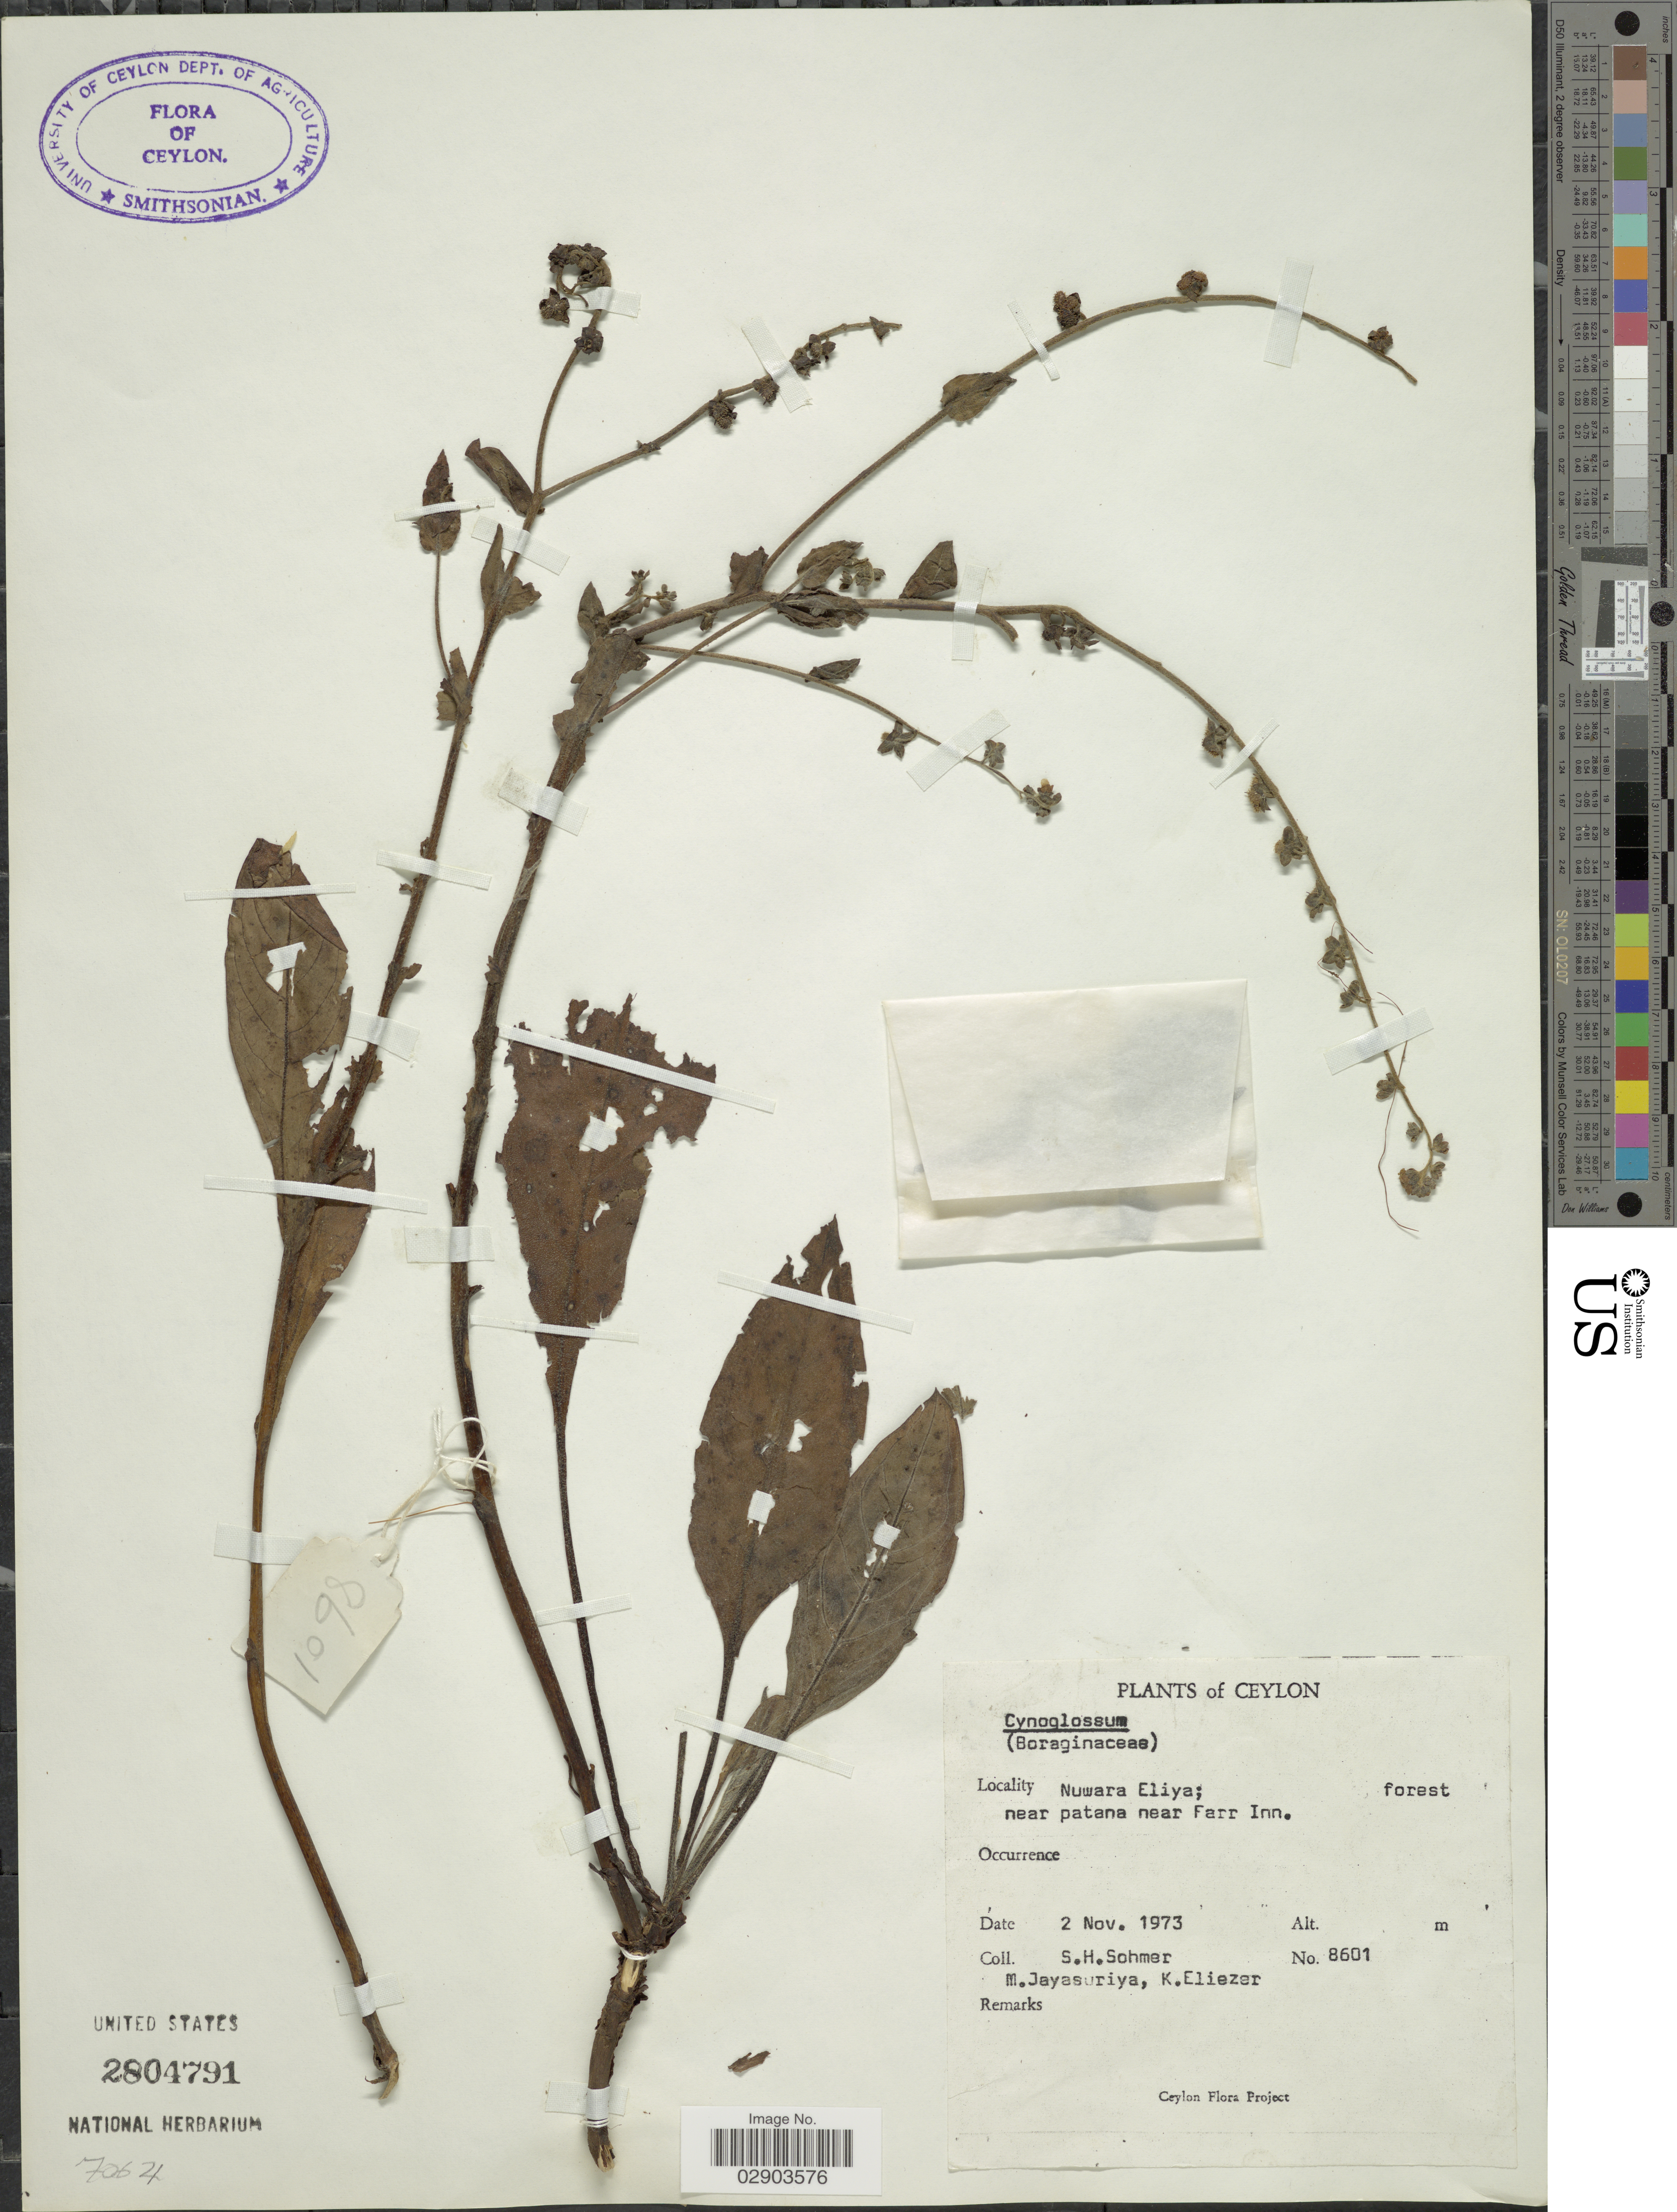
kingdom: Plantae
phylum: Tracheophyta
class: Magnoliopsida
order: Boraginales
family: Boraginaceae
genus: Cynoglossum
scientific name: Cynoglossum sp.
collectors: S. H. Sohmer, M. Jayasuriya & K. Eliezer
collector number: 8601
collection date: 1973-11-02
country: Sri Lanka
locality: Ceylon, Nuwara Eliya, forest near patana near Farr Inn.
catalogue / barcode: US 2804791